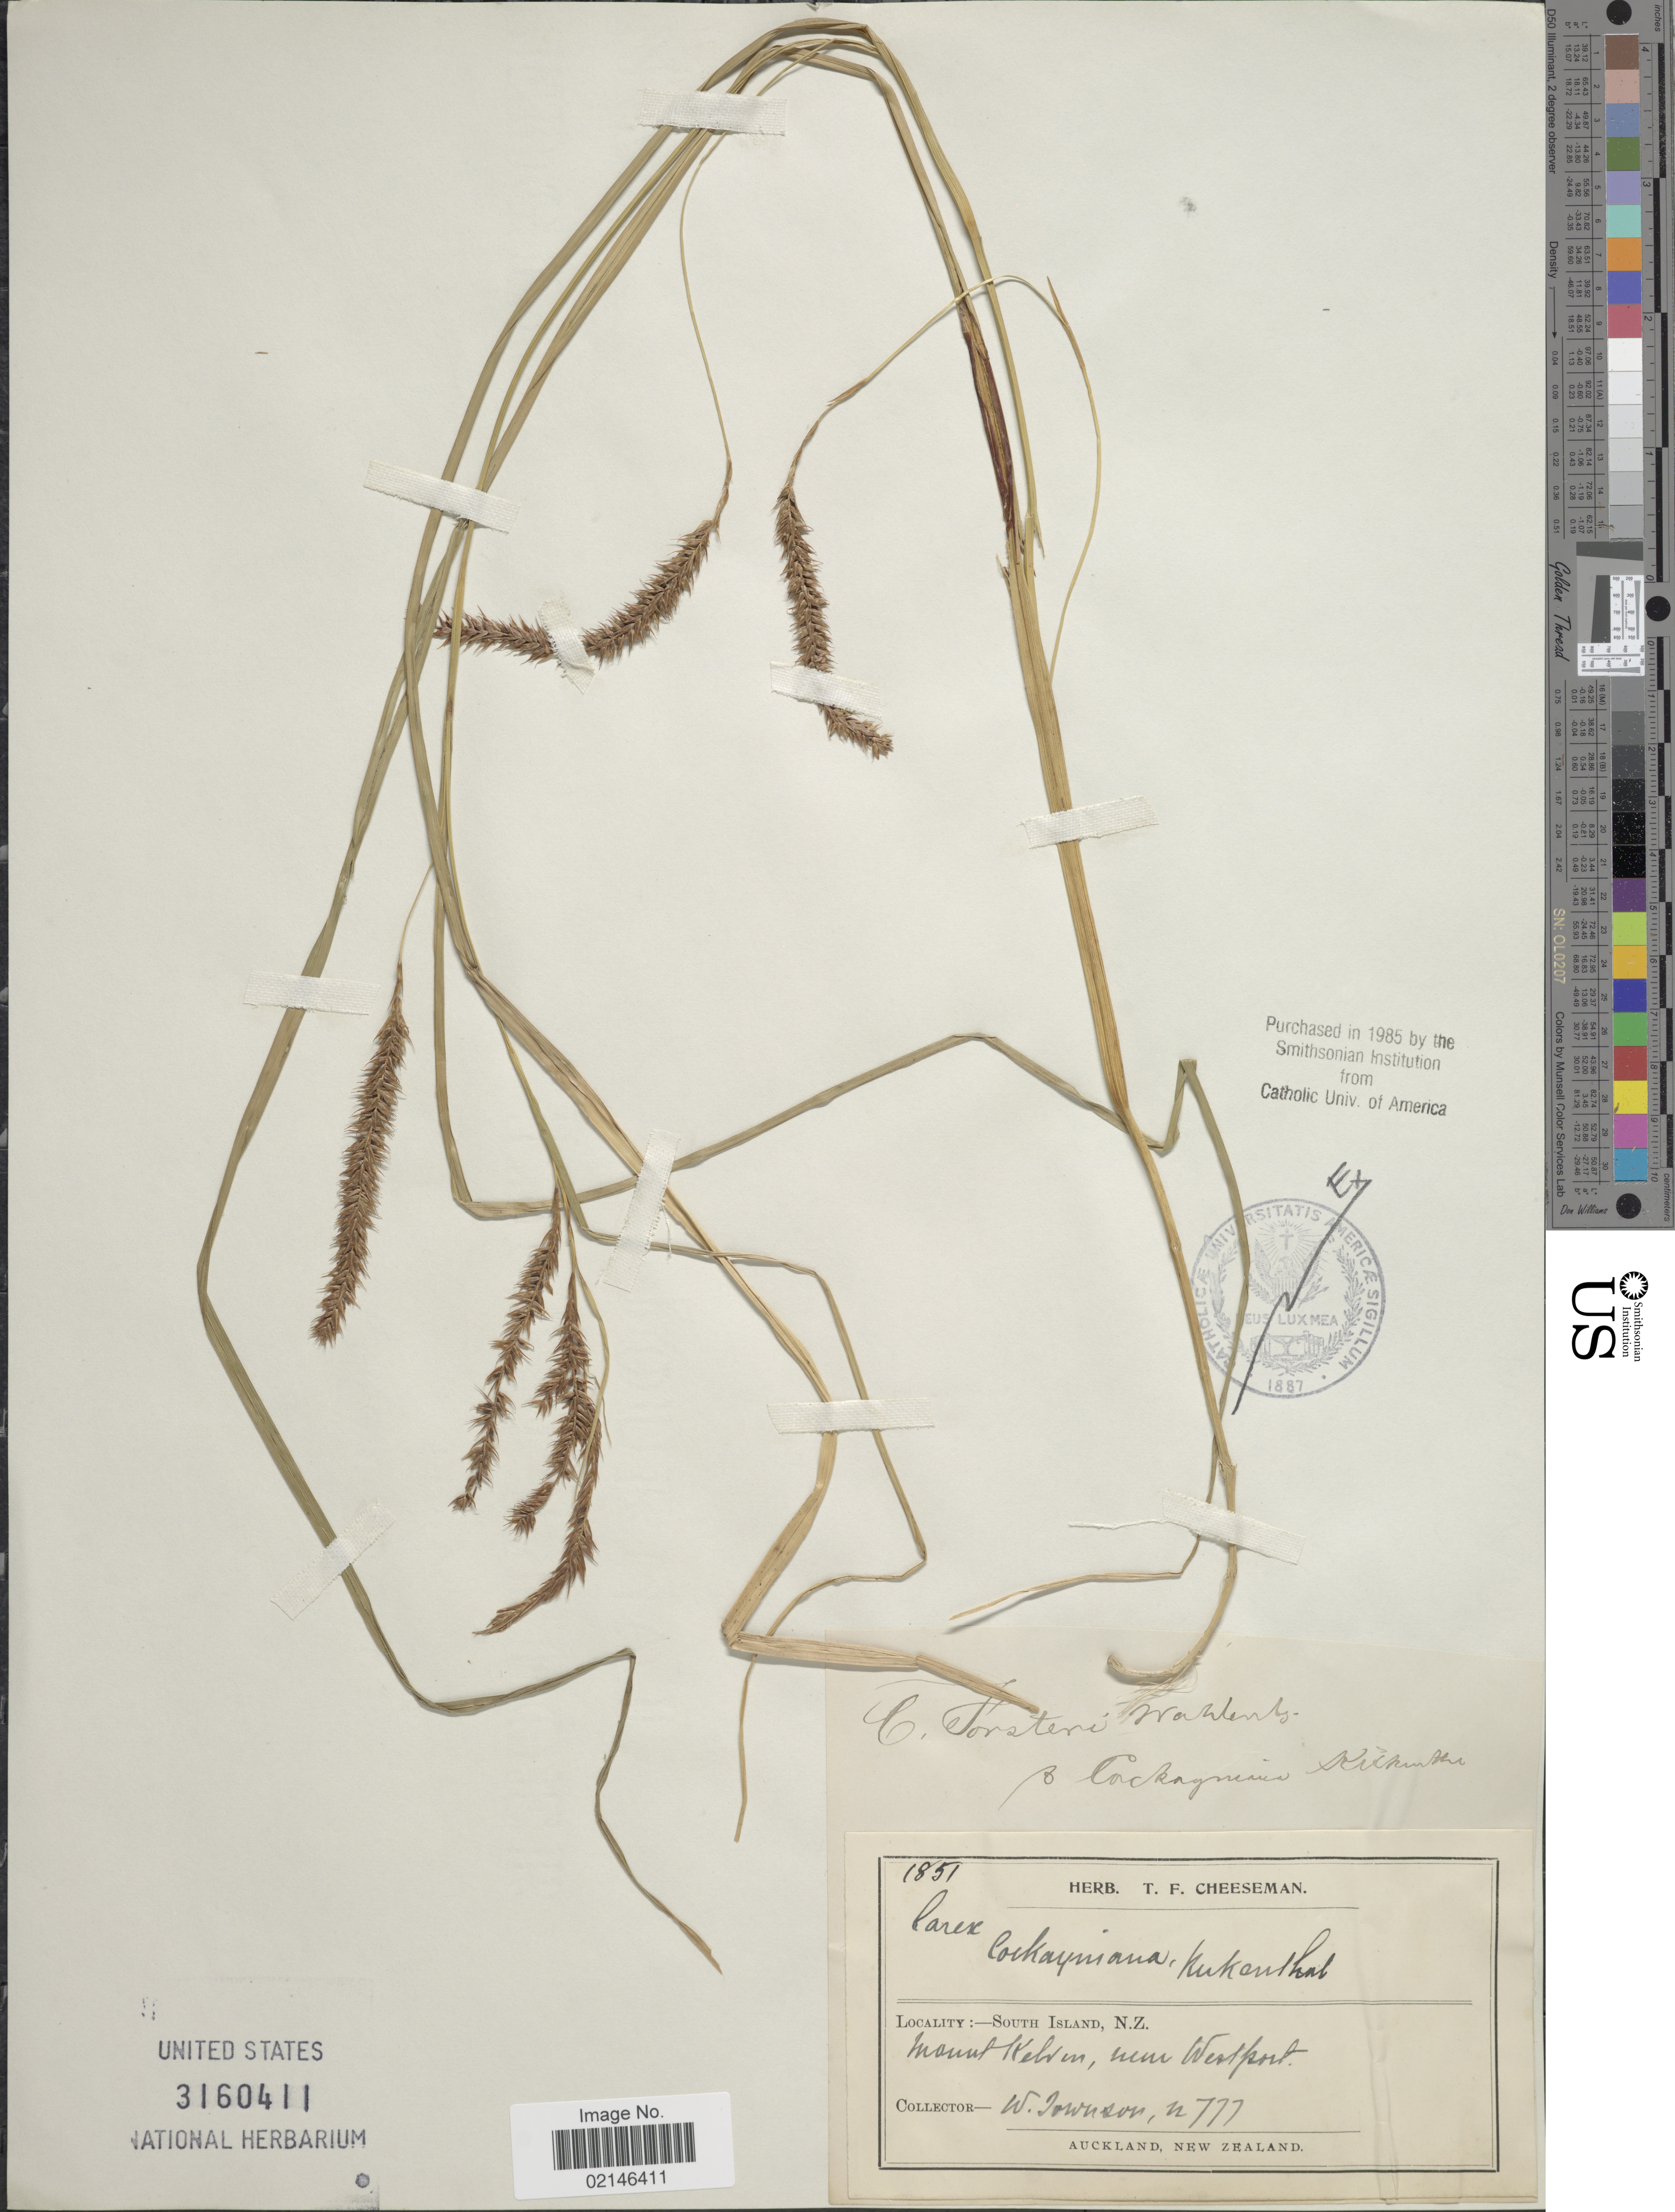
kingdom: Plantae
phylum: Tracheophyta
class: Liliopsida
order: Poales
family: Cyperaceae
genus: Carex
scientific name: Carex forsteri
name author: Wahlenb.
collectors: W. Townson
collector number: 777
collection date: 1851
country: New Zealand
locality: South Island, Mount Kelvin, near Westport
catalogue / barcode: US 3160411